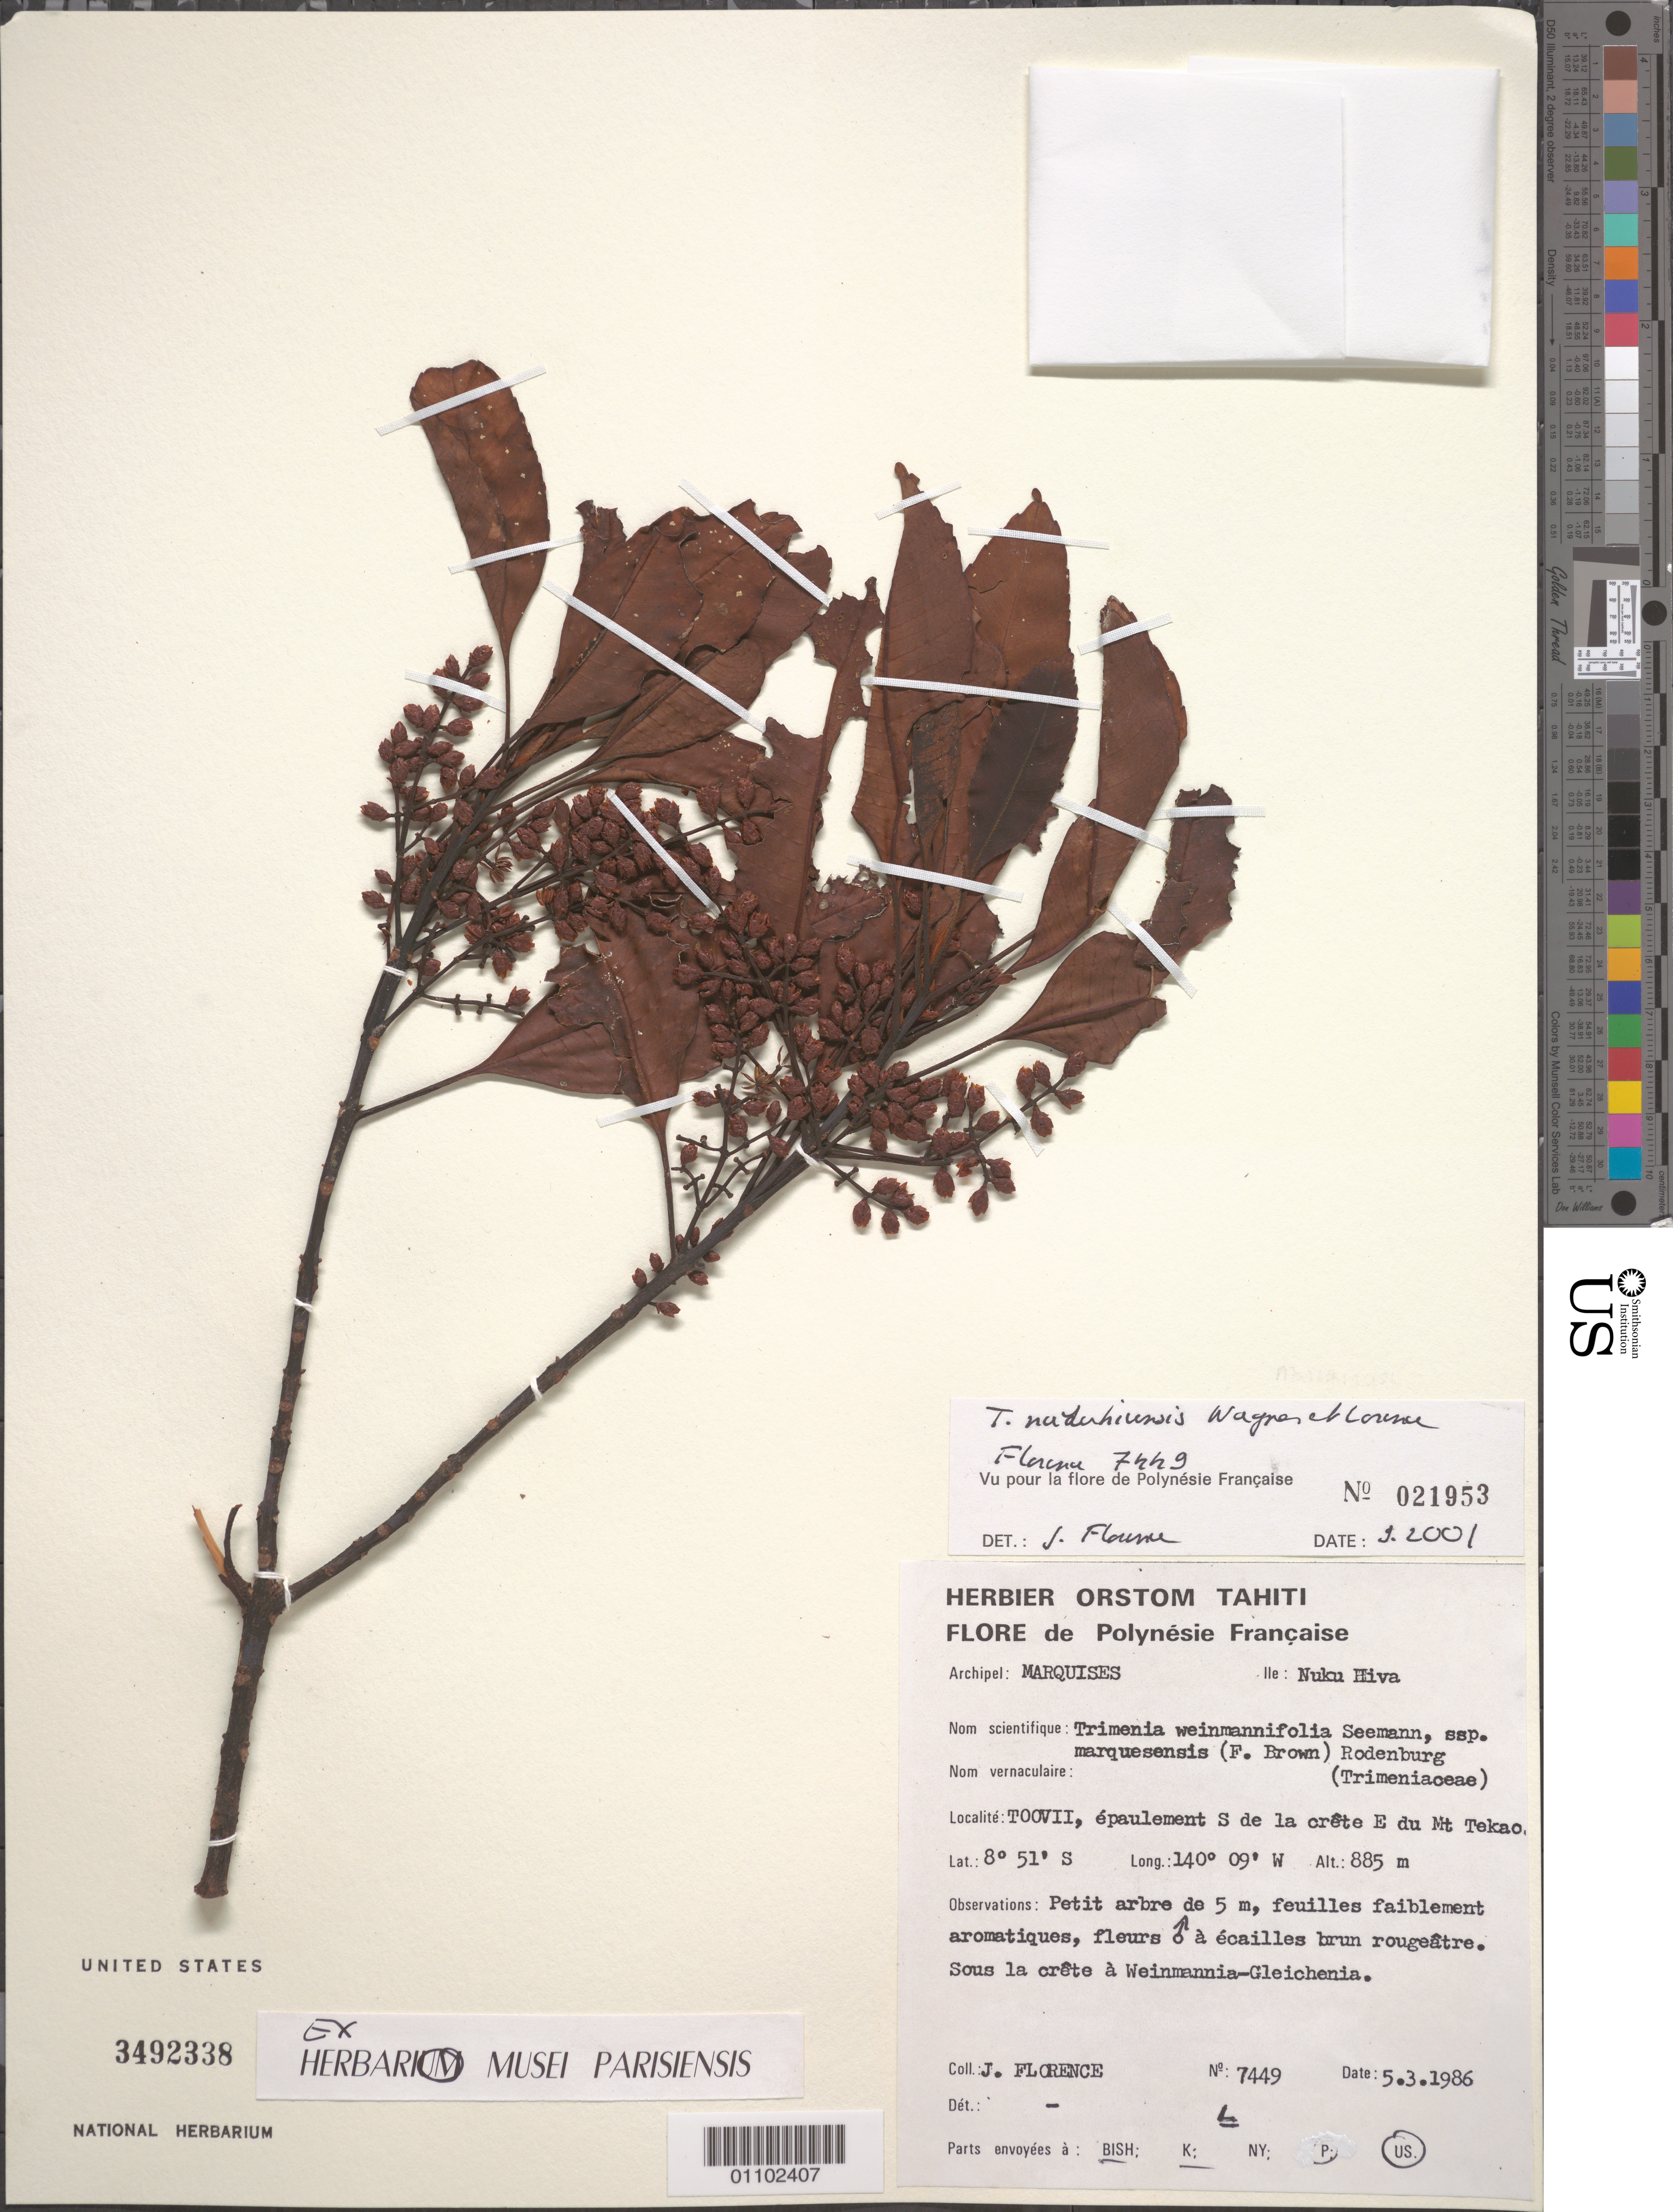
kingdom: Plantae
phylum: Tracheophyta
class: Magnoliopsida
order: Austrobaileyales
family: Trimeniaceae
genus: Trimenia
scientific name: Trimenia nukuhivensis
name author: W.L. Wagner & Lorence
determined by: Wagner, W. L.; Lorence, David H.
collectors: J. Florence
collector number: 7449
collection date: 1986-03-05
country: French Polynesia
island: Nuku Hiva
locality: Toovii, épaulement S de la crête E du Mt. Tekao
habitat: Sous la crête à Weinmannia-Gleichenia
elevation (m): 885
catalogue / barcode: US 3492338